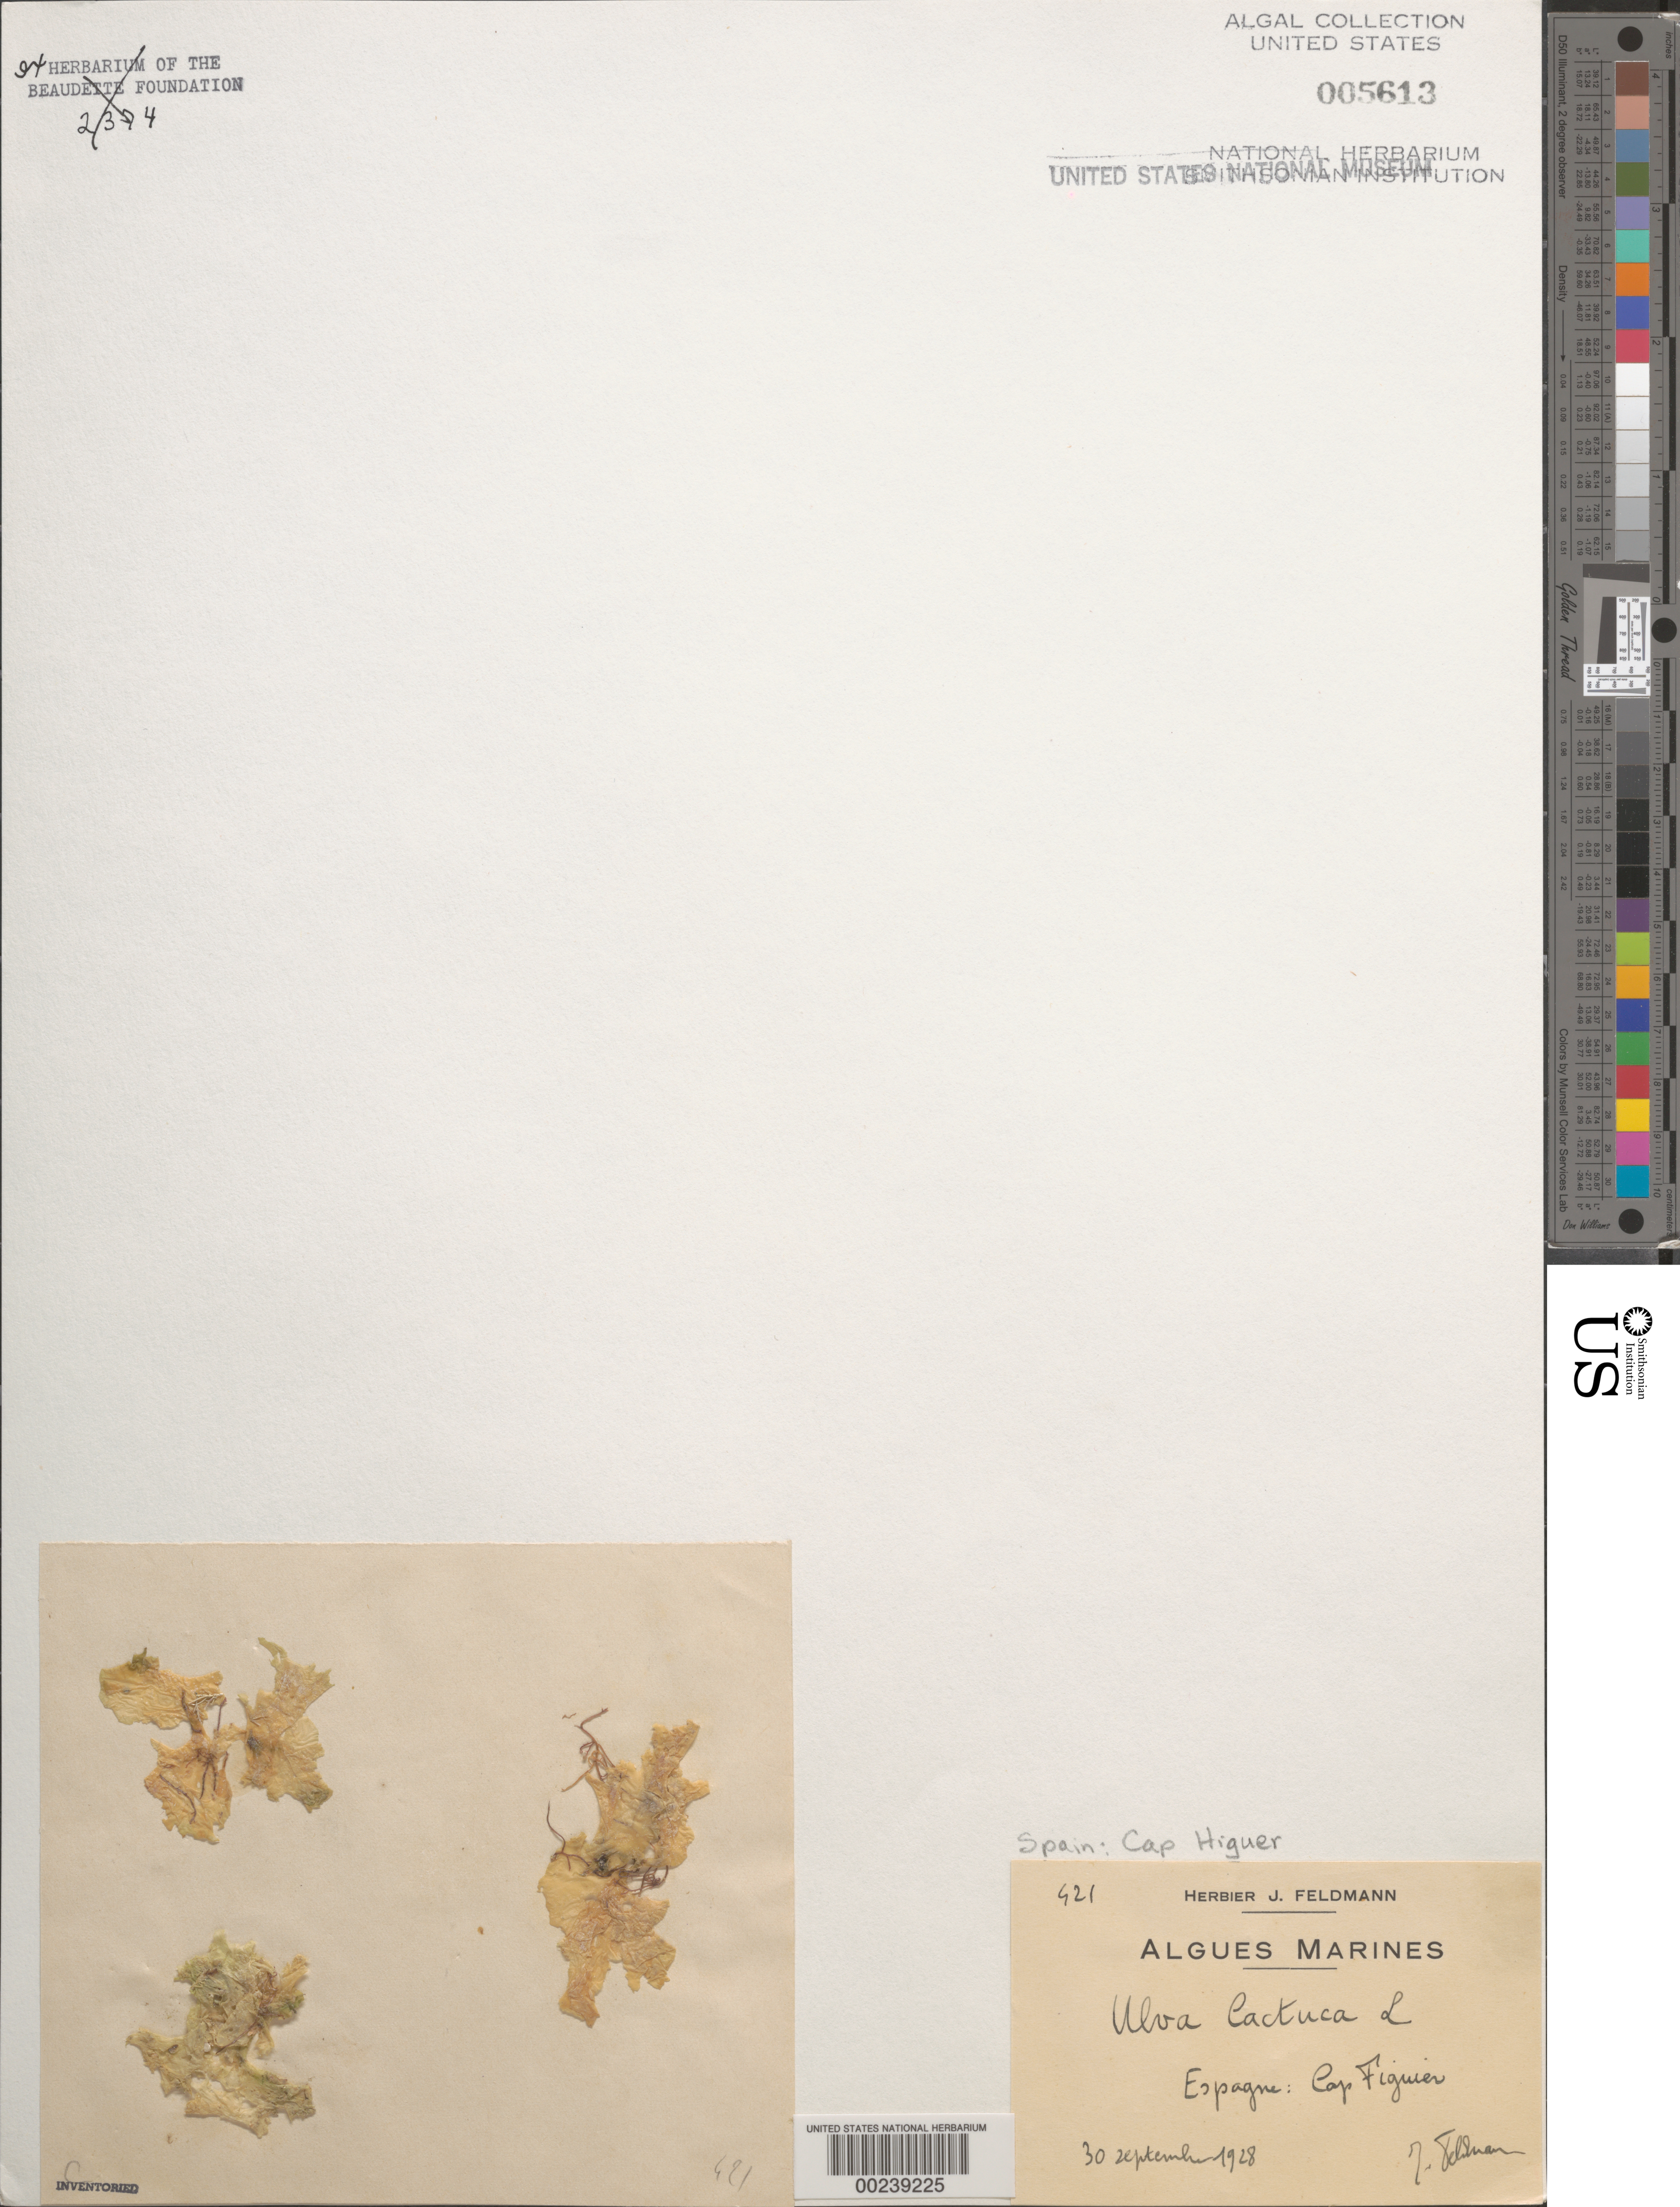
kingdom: Plantae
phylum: Chlorophyta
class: Ulvophyceae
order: Ulvales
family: Ulvaceae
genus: Ulva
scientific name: Ulva lactuca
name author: L.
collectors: J. Feldmann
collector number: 421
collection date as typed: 30 Sep 1928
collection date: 1928-09-30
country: Spain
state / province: Erkidegoa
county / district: Guipúzcoa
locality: Cap higuer (cap figuier)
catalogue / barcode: US 5613